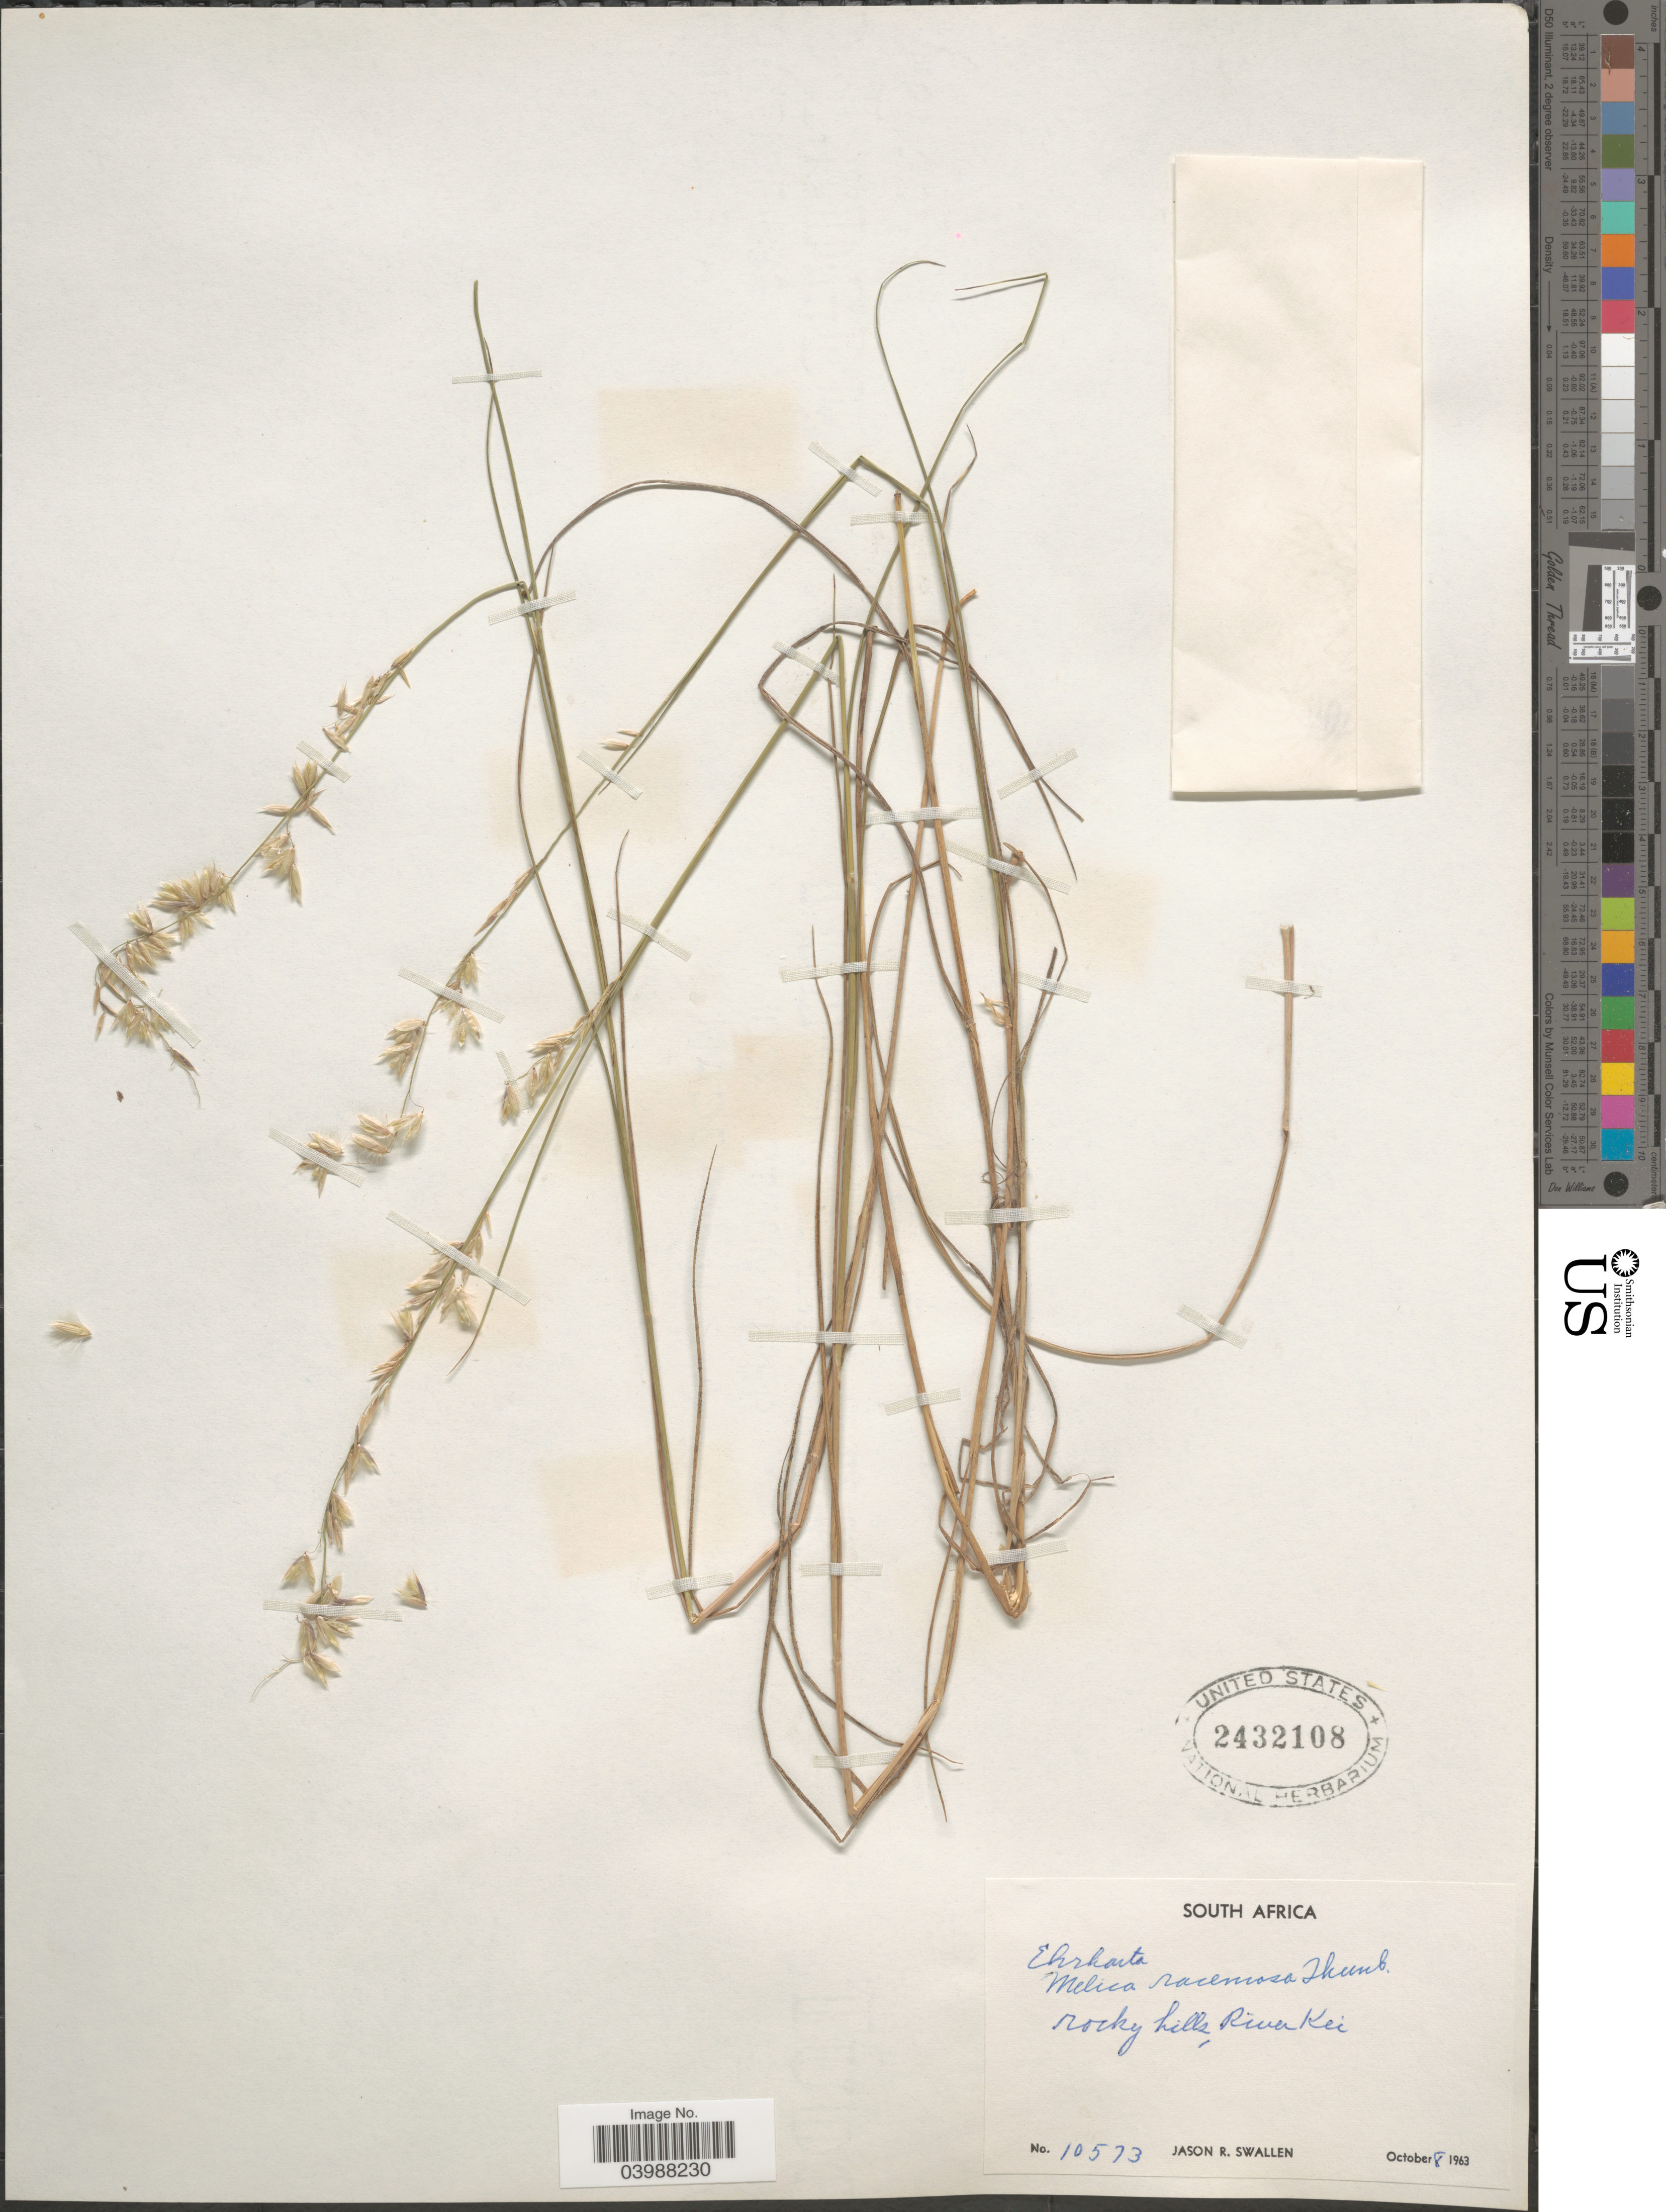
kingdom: Plantae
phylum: Tracheophyta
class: Liliopsida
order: Poales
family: Poaceae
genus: Melica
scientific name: Melica racemosa Muhl., nom. illeg.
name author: Muhl.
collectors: J. R. Swallen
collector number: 10573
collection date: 1963-10-08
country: South Africa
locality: River Kei.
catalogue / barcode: US 2432108